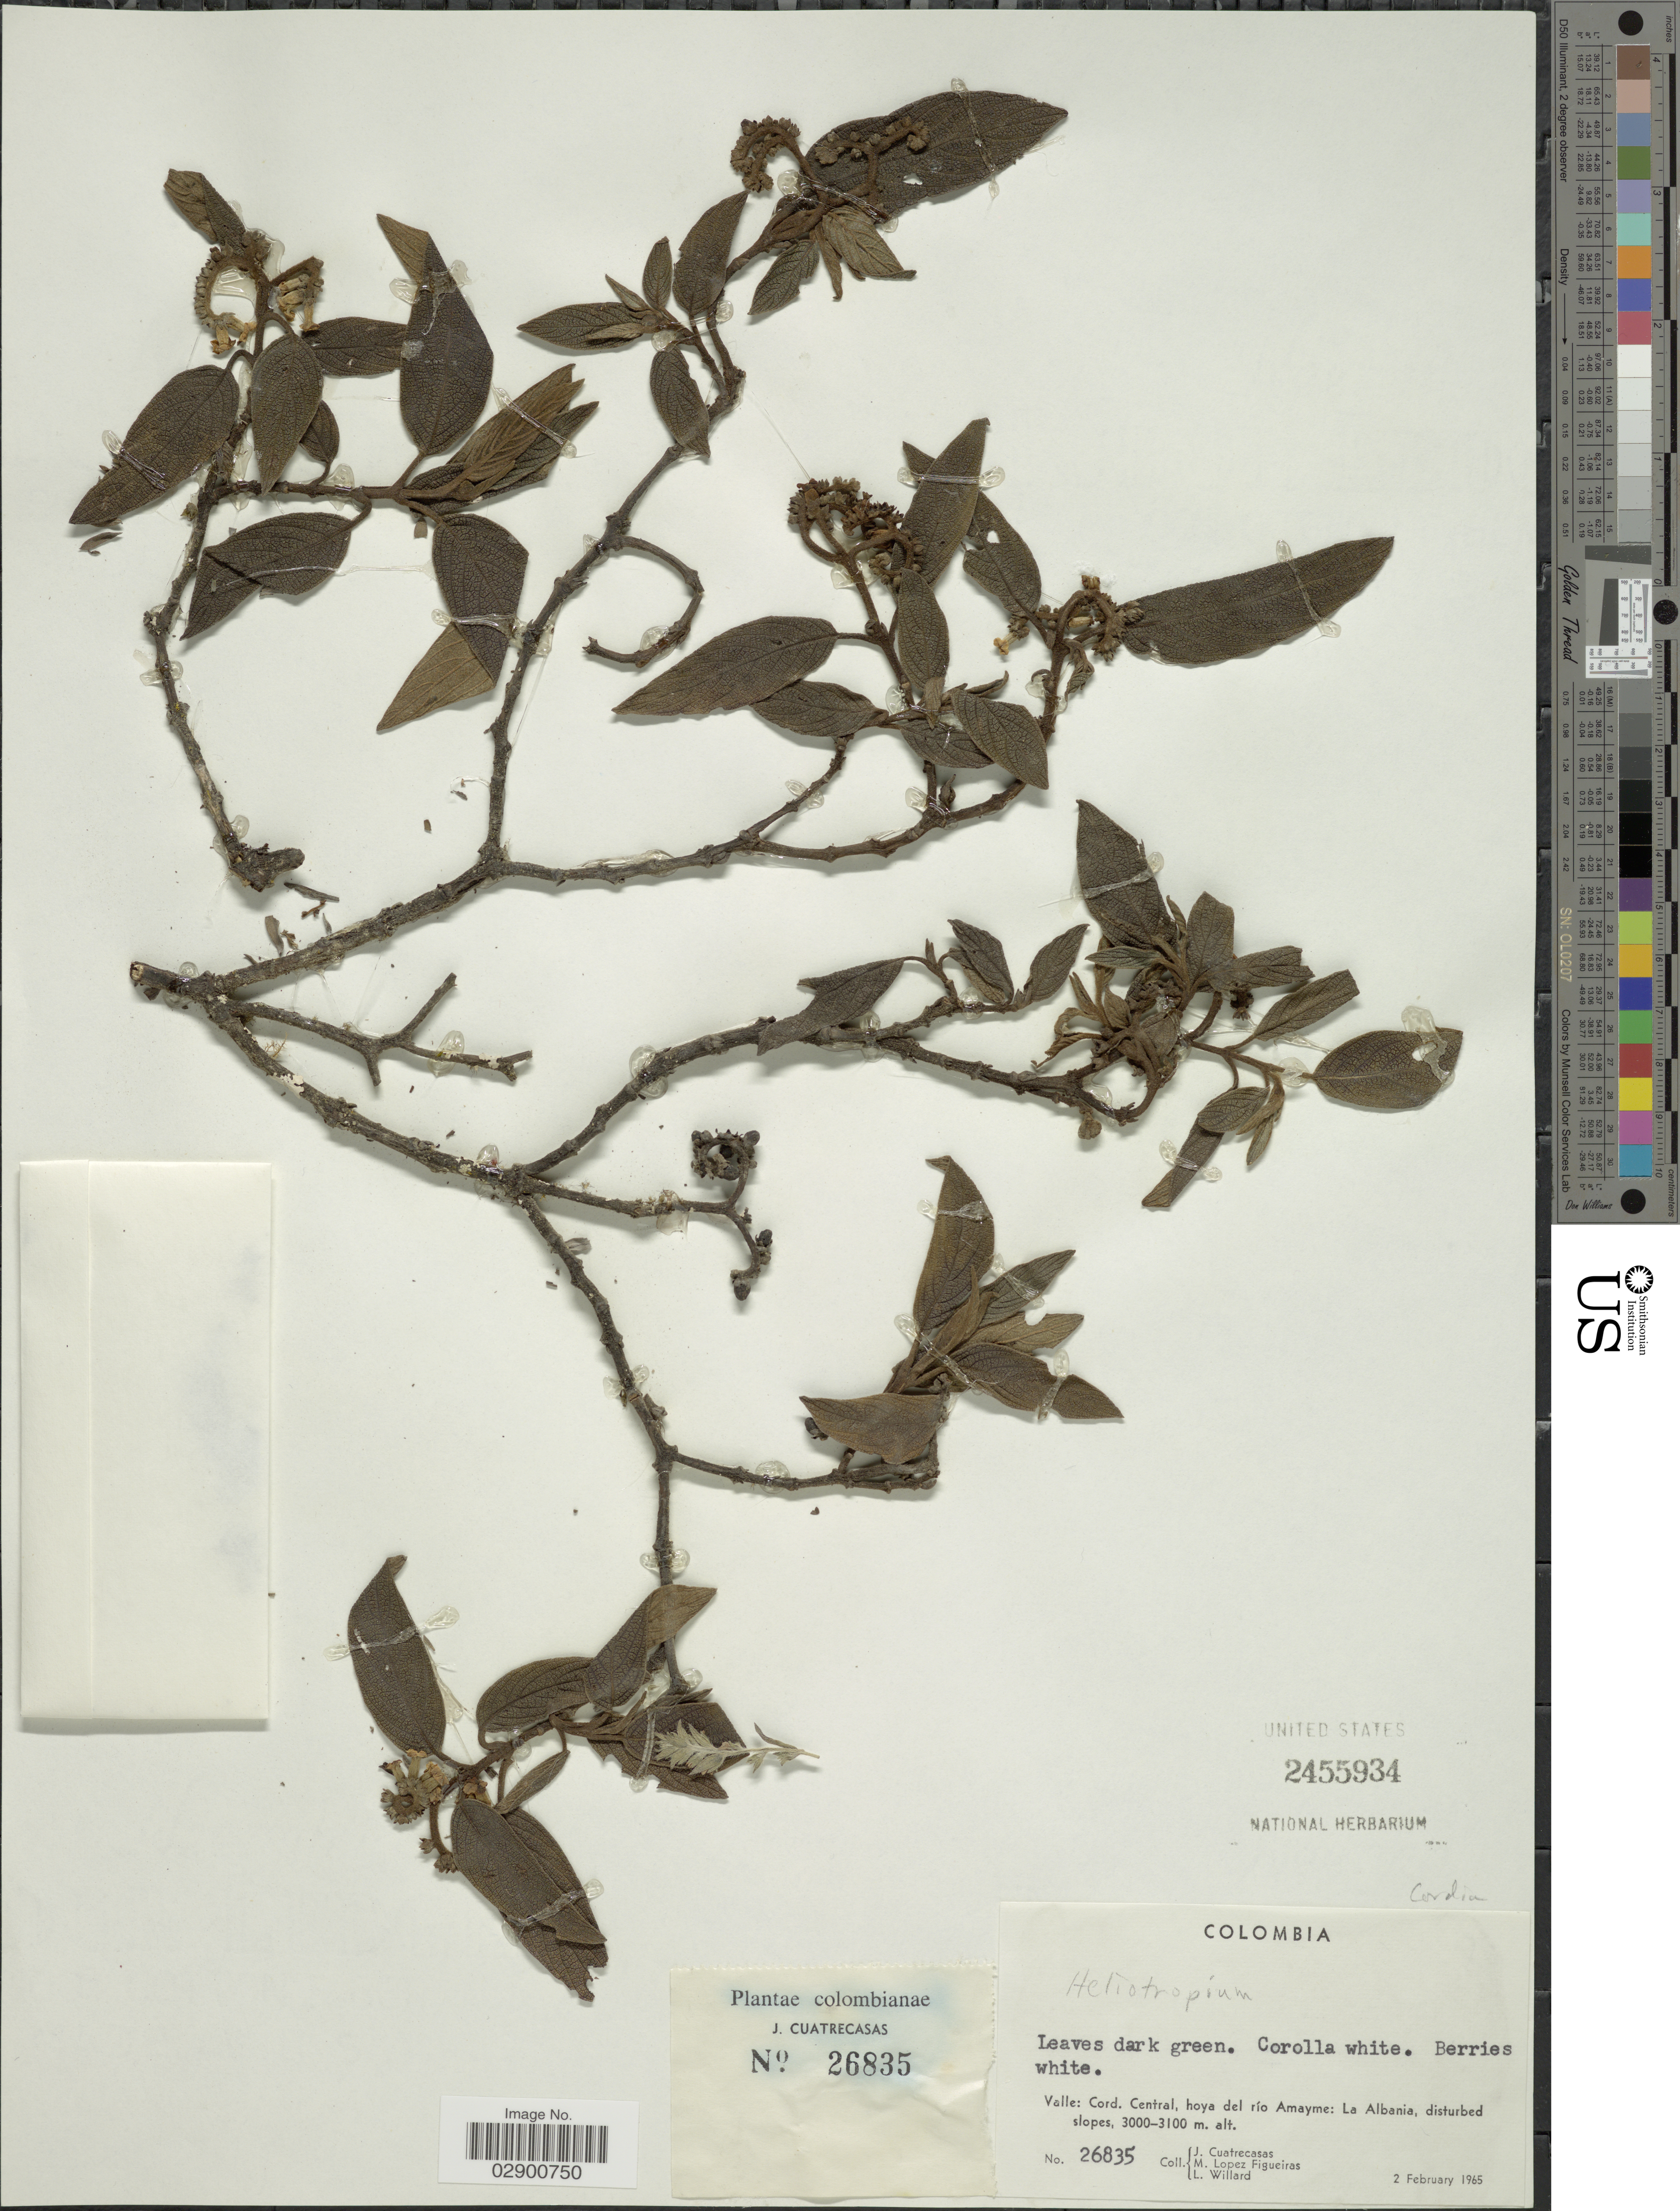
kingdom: Plantae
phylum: Tracheophyta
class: Magnoliopsida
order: Boraginales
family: Heliotropiaceae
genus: Heliotropium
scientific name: Heliotropium sp.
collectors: J. Cuatrecasas, M. López Figueiras & L. Willard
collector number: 26835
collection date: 1965-02-02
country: Colombia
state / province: Valle del Cauca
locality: Valle: Cord. Central, hoya del rí Amayme: La Albania.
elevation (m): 3000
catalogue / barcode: US 2455934